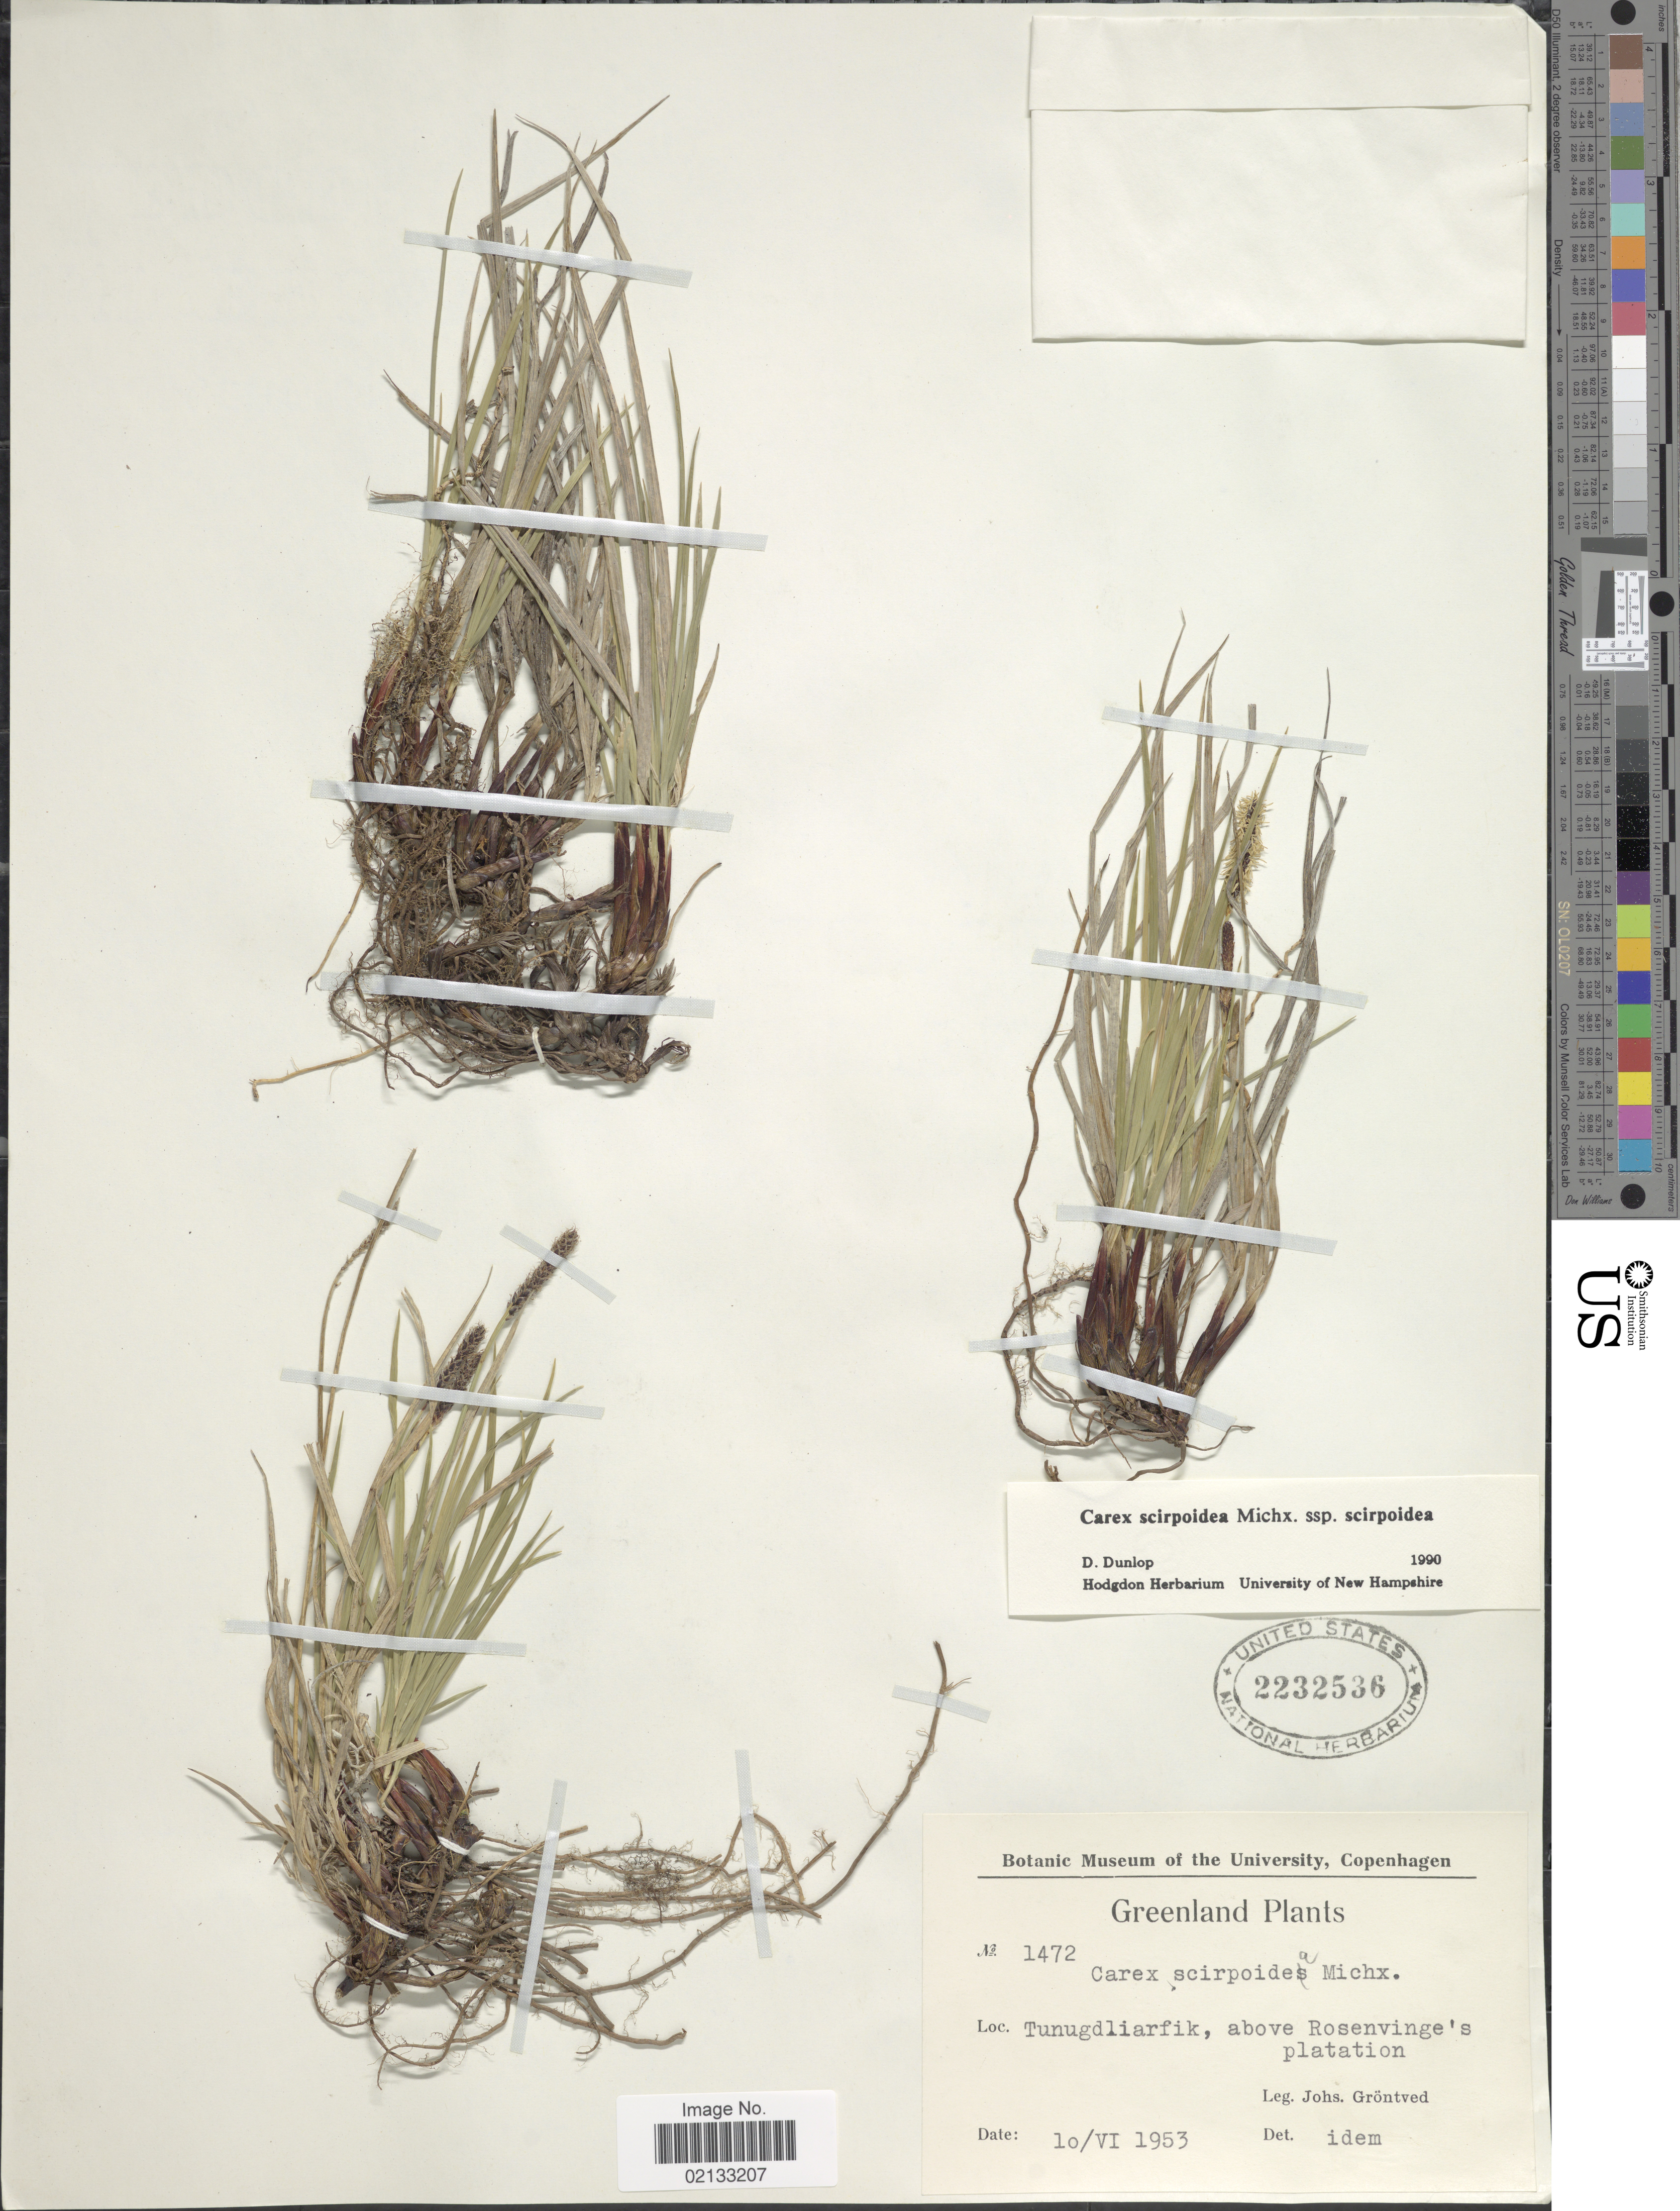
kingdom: Plantae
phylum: Tracheophyta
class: Liliopsida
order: Poales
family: Cyperaceae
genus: Carex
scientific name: Carex scirpoidea subsp. scirpoidea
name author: Michx.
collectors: J. Gröntved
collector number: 1472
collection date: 1953-06-10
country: Greenland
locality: Tunugdliarfik, above Rosenvinge's platation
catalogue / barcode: US 2232536